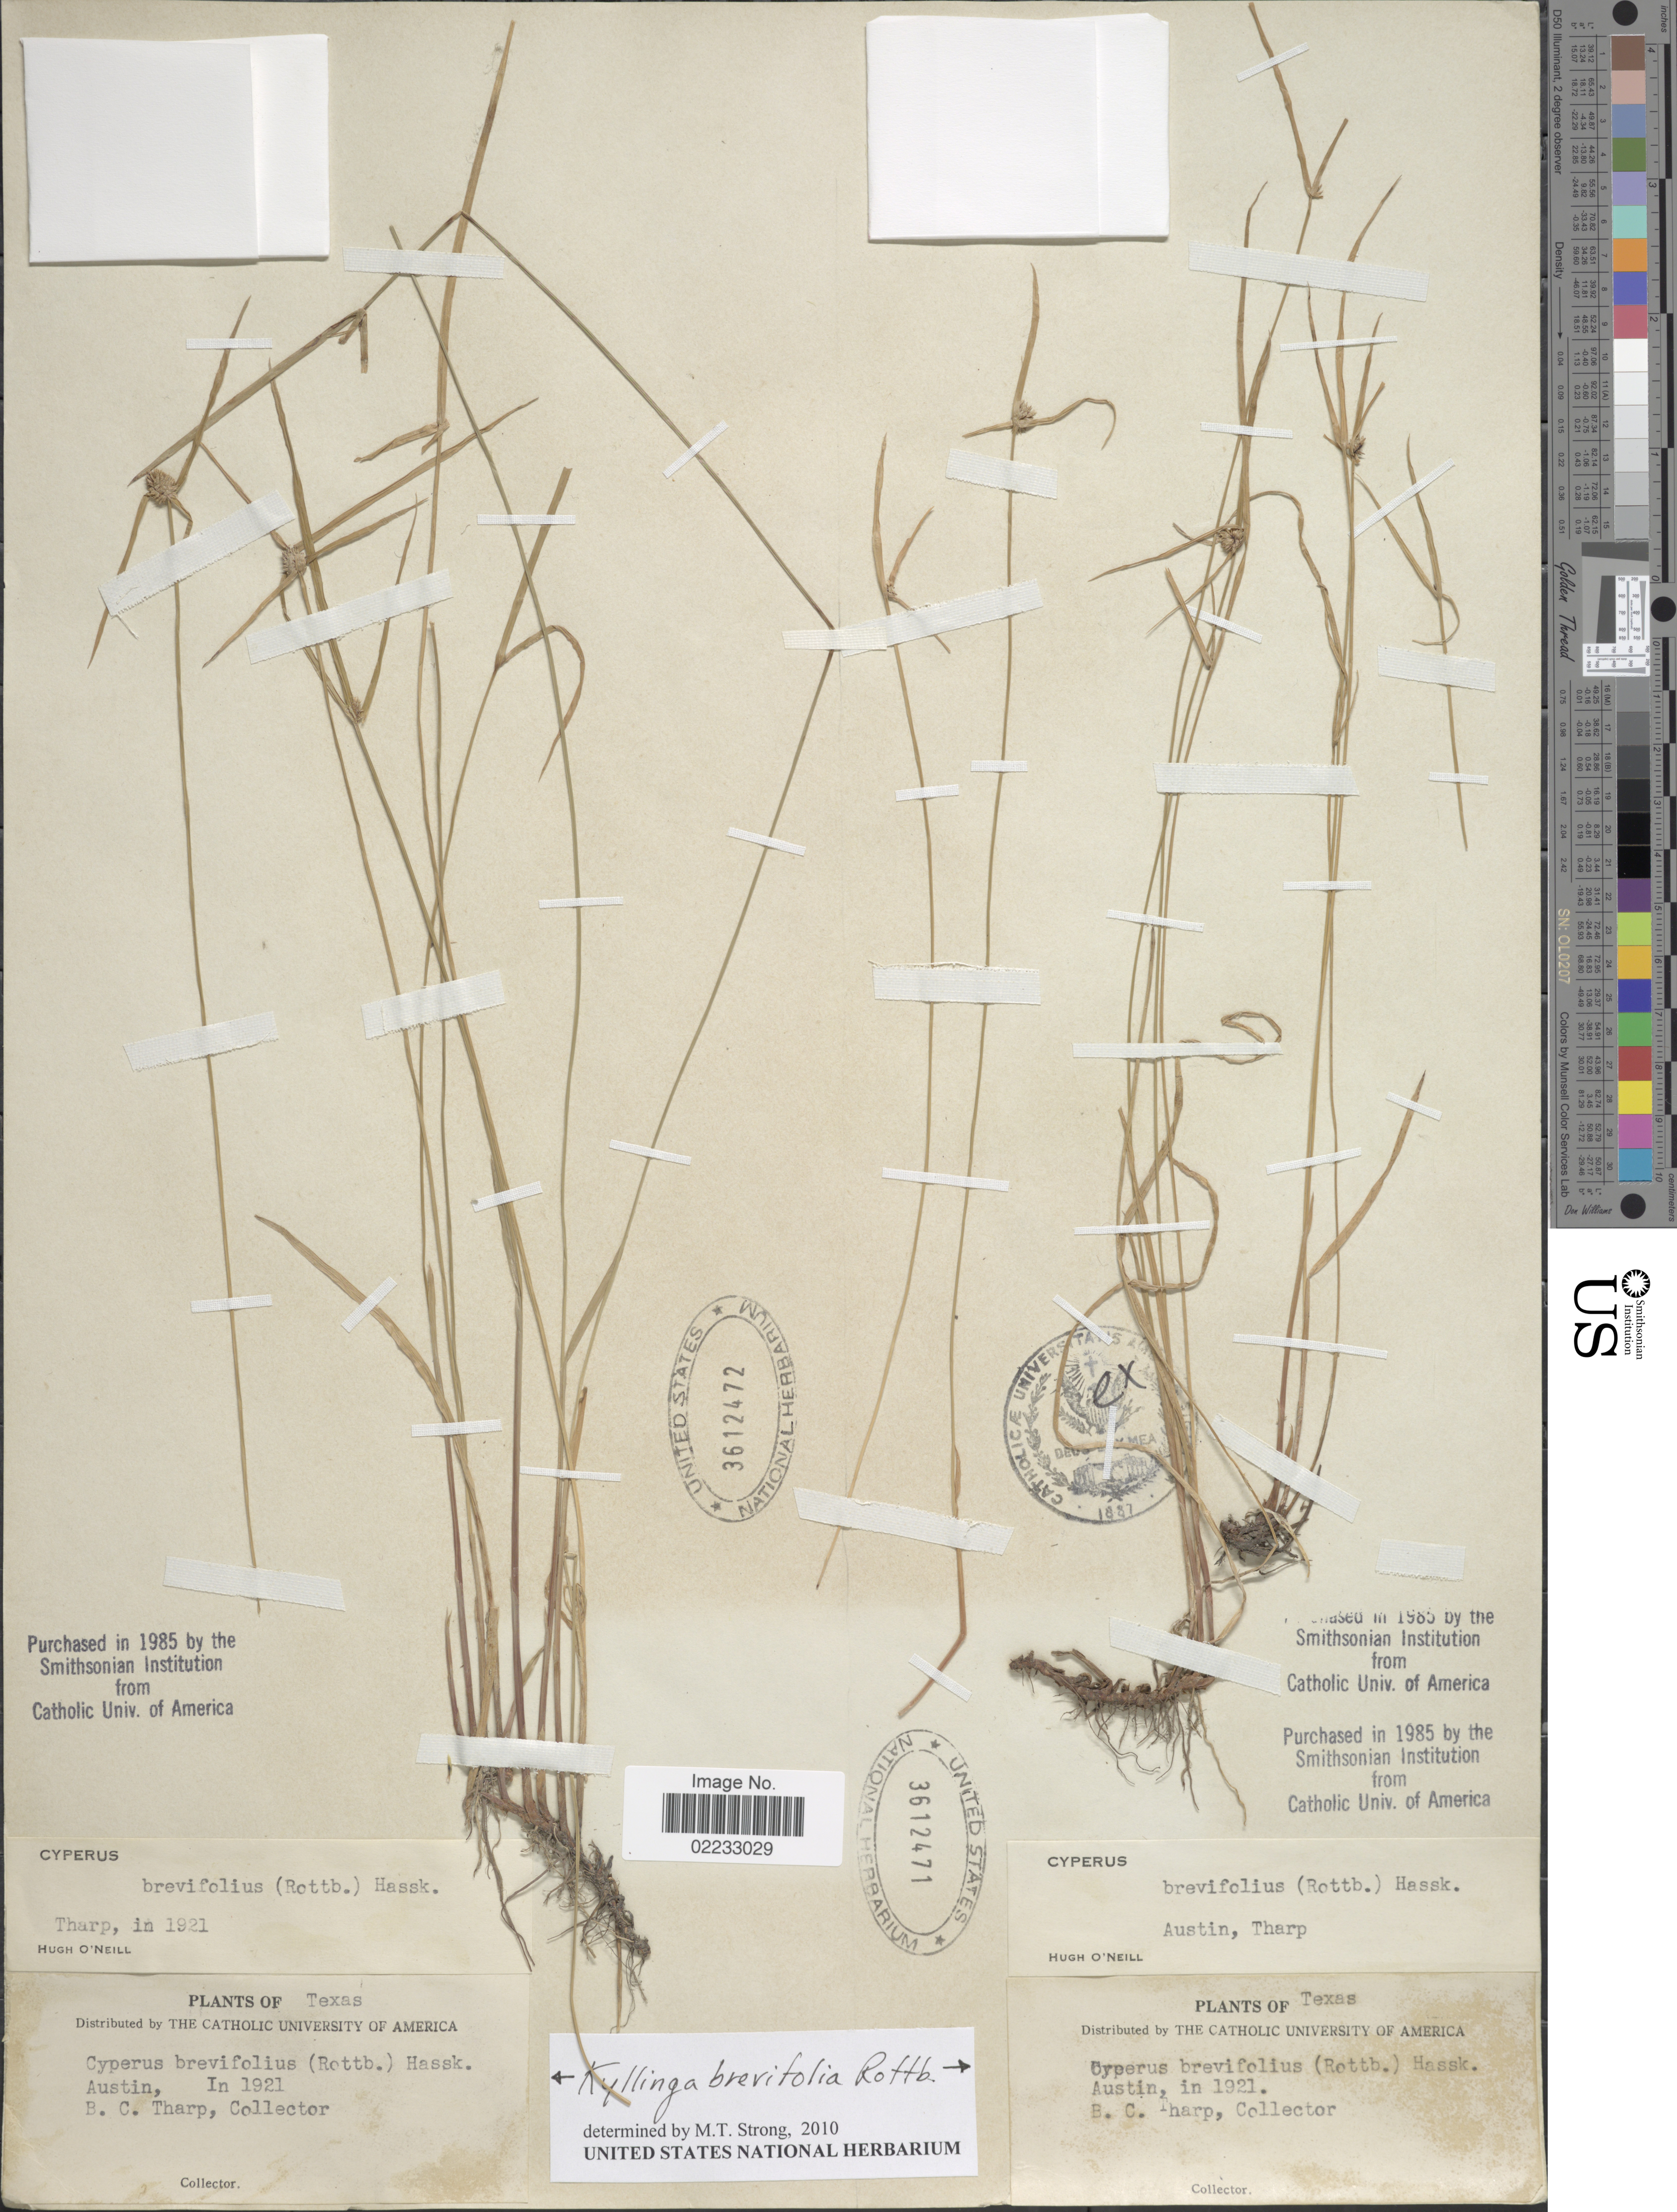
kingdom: Plantae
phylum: Tracheophyta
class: Liliopsida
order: Poales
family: Cyperaceae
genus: Cyperus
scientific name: Cyperus brevifolius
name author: (Rottb.) Hassk.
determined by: Strong, M. T., (US), Smithsonian Institution - National Museum of Natural History (UNITED STATES)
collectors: B. C. Tharp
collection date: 1921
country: United States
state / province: Texas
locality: Austin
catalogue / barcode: US 3612472-2